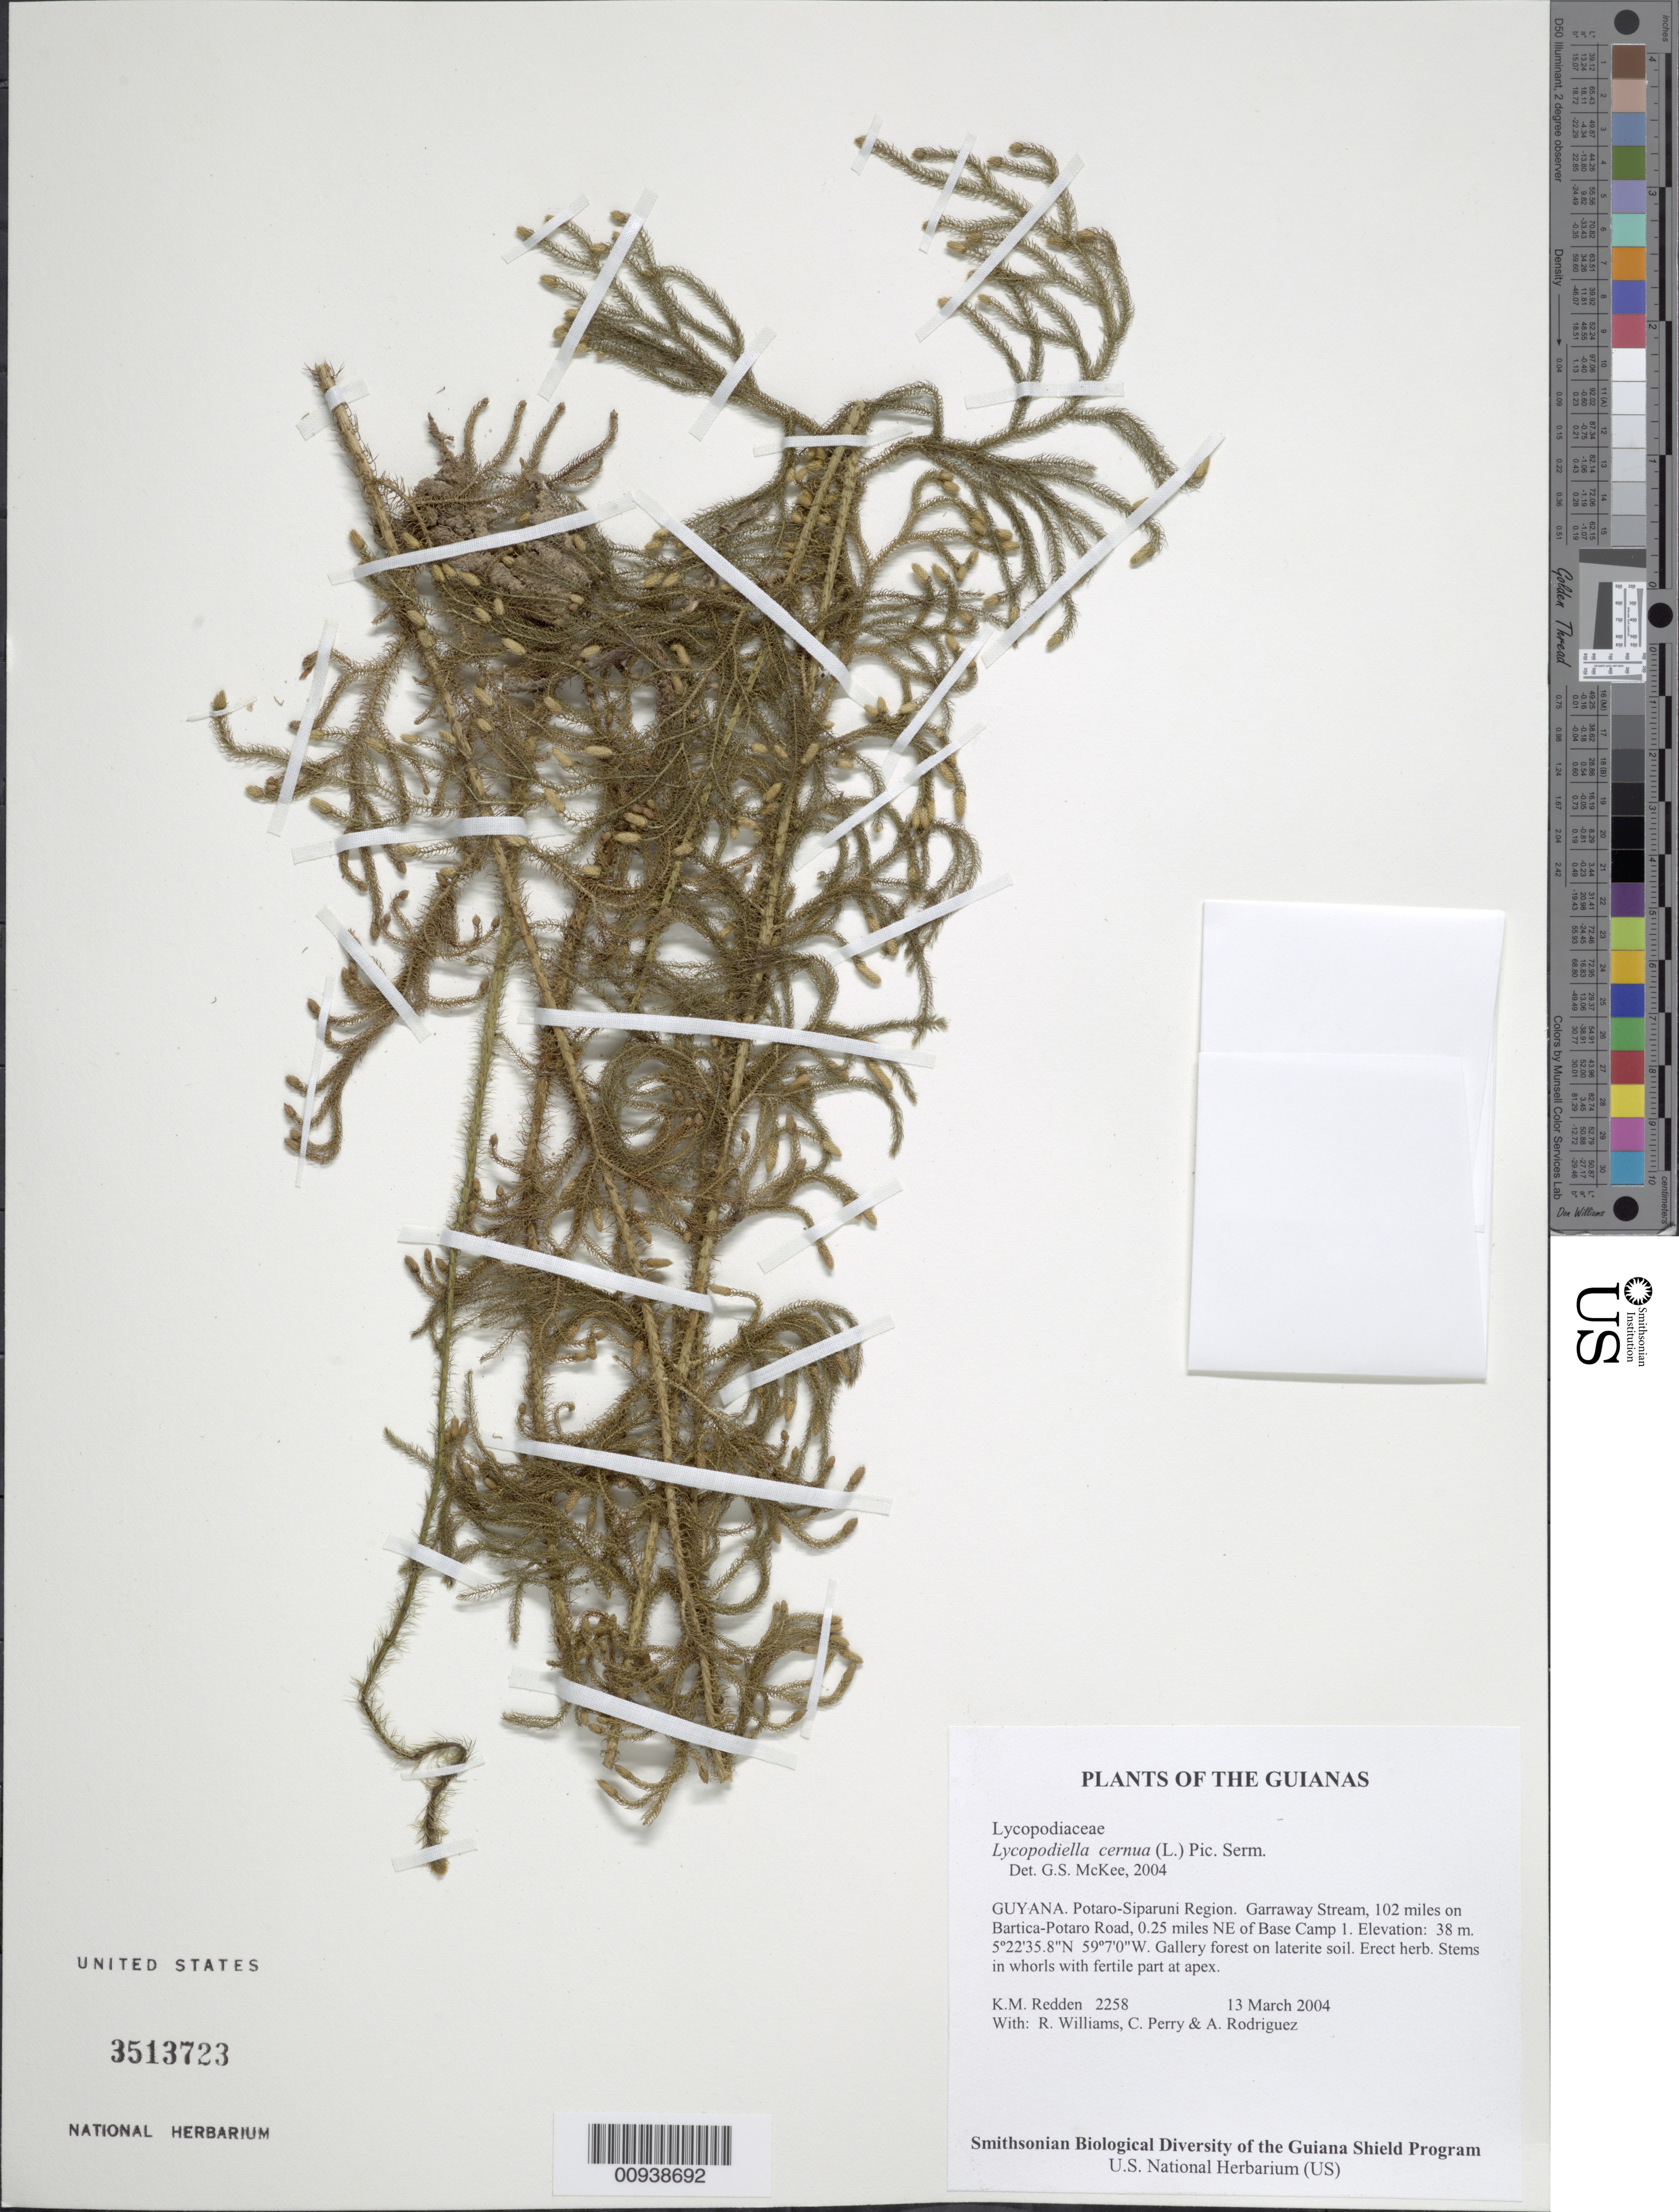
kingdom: Plantae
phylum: Tracheophyta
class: Lycopodiopsida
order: Lycopodiales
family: Lycopodiaceae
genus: Palhinhaea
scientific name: Palhinhaea cernua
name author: (L.) Vasc. & Franco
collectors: K. M. Redden, R. Williams, C. Perry & A. Rodriguez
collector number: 2258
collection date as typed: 13 March 2004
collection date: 2004-03-13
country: Guyana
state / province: Potaro-Siparuni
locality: Garraway Stream, 102 miles on Bartica-Potaro Road, 0.25 miles NE of Base Camp 1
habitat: Gallery forest on laterite soil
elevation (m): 38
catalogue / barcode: US 3513723